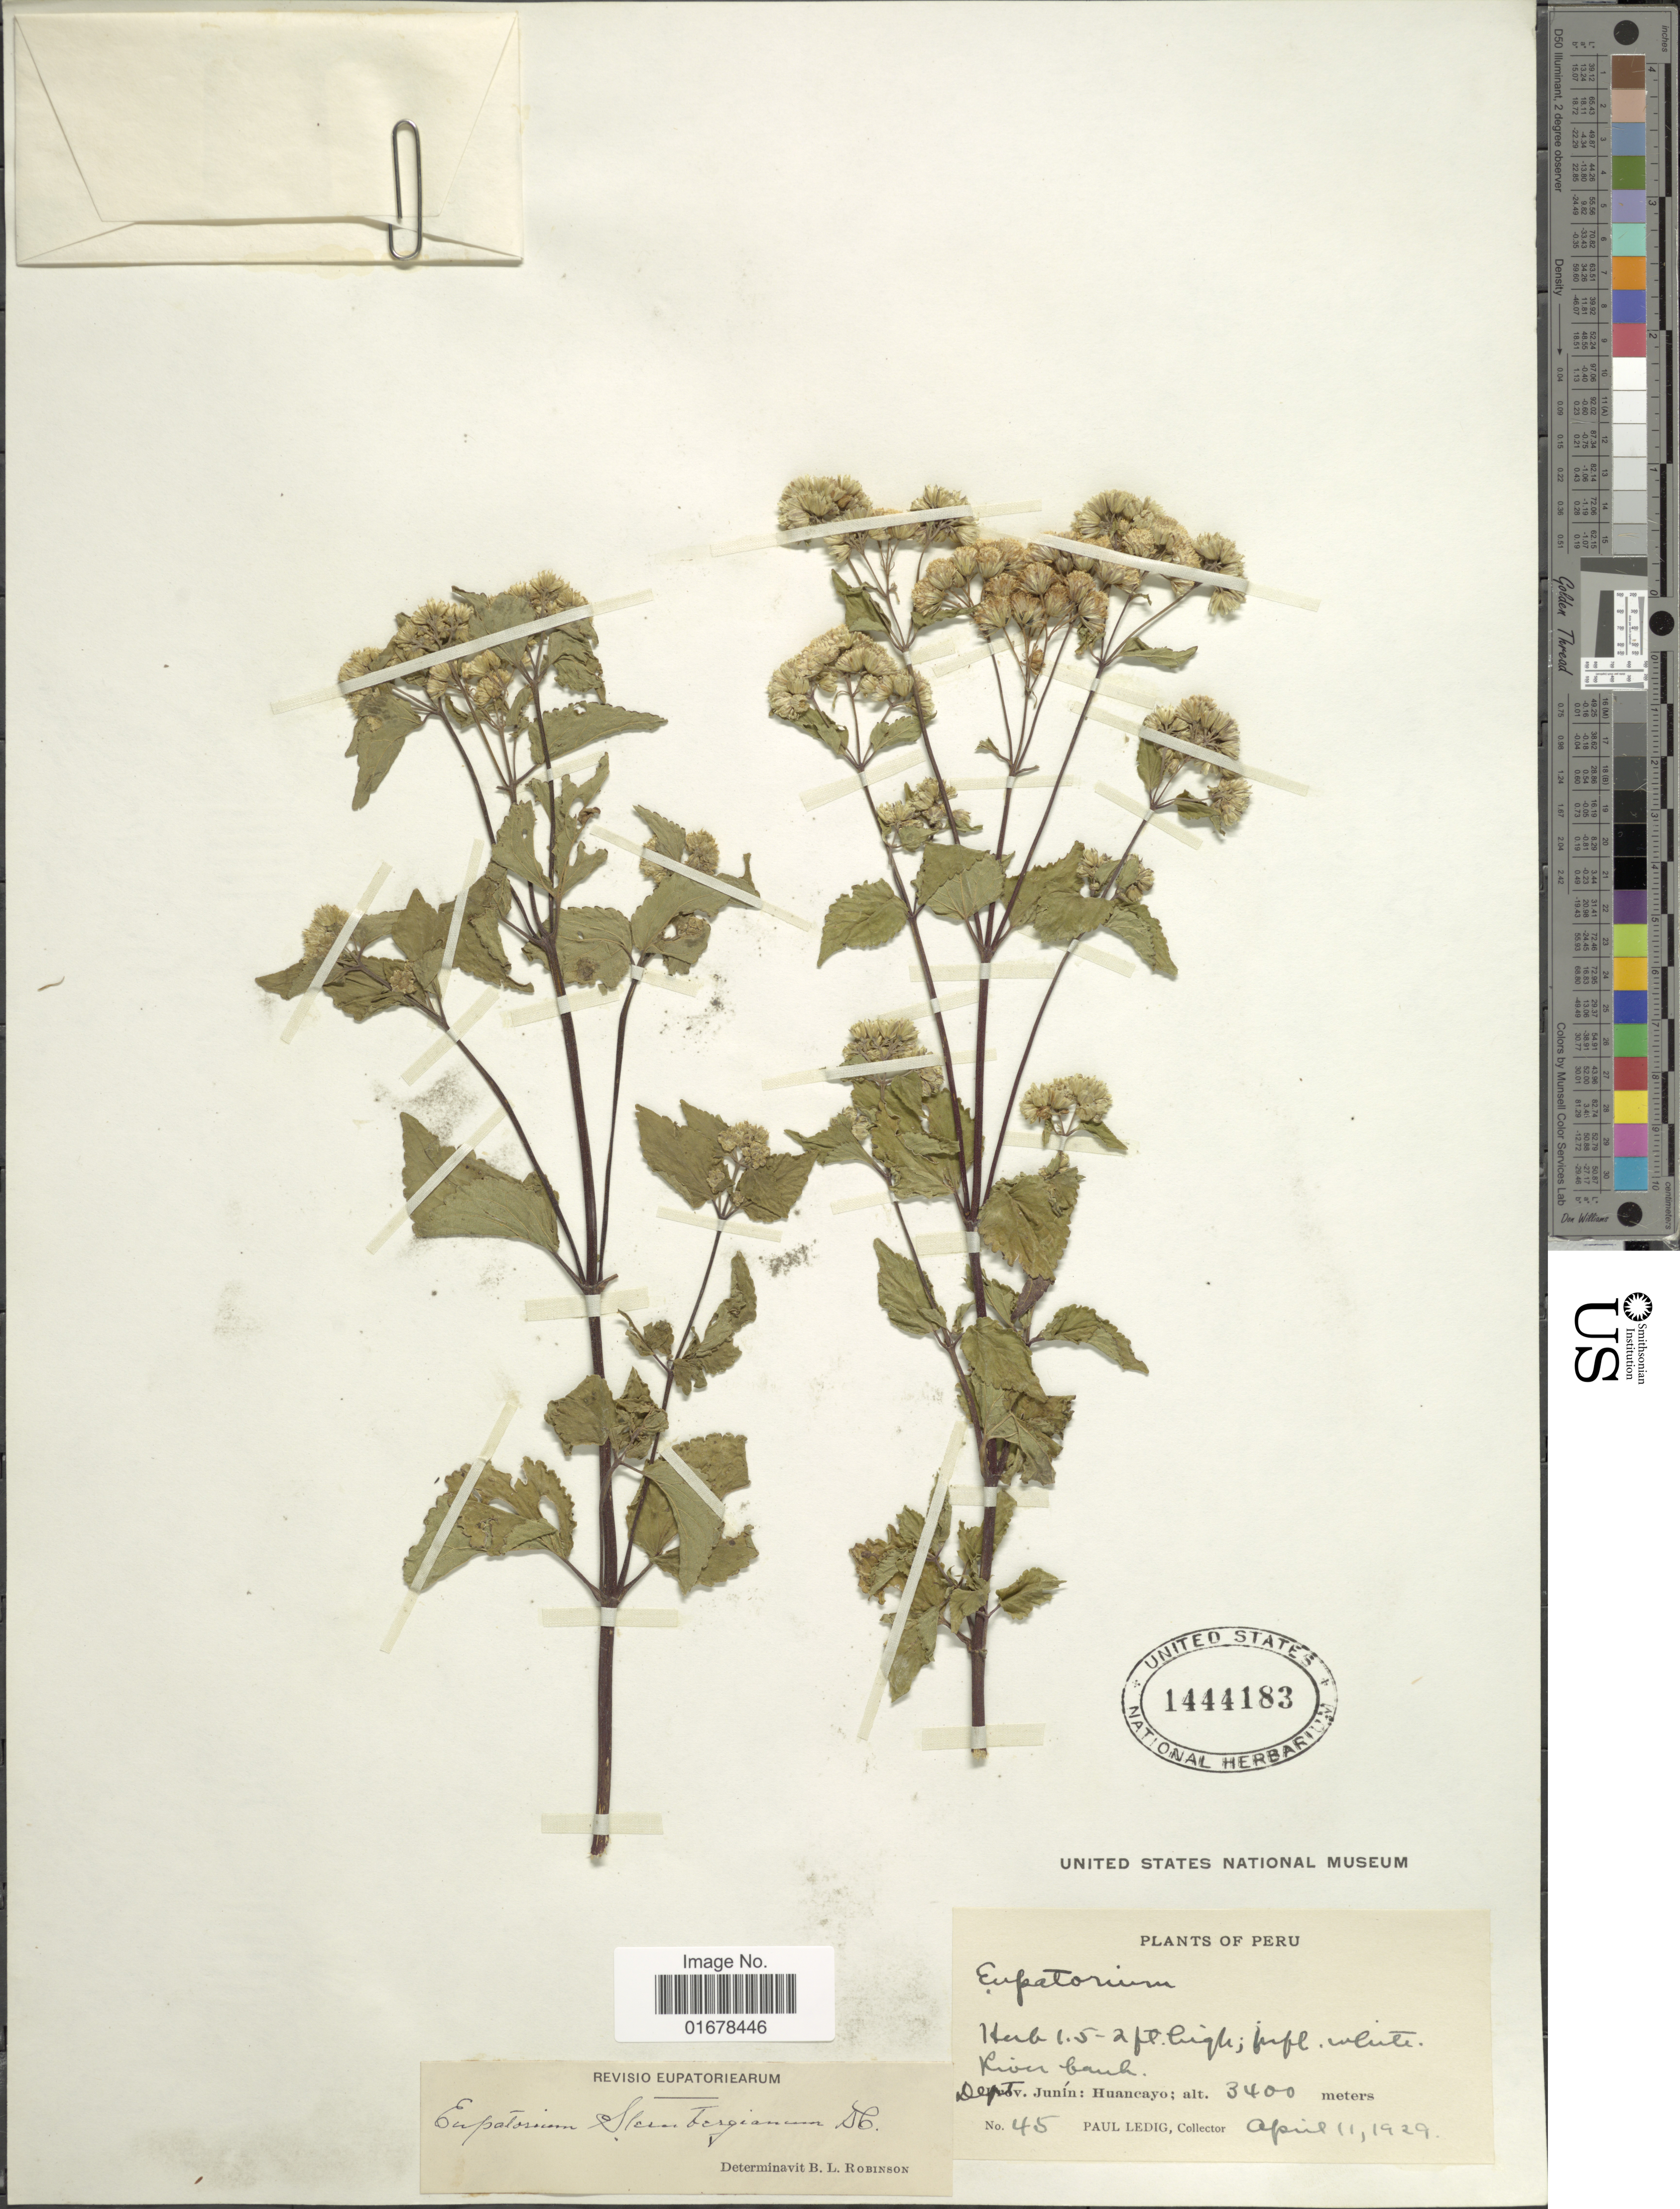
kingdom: Plantae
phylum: Tracheophyta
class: Magnoliopsida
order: Asterales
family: Asteraceae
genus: Ageratina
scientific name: Ageratina sternbergiana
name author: (DC.) R.M. King & H. Rob.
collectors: P. Ledig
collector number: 45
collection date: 1929-04-11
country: Peru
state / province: Junín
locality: Dept. Junin: Huancayo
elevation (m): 3400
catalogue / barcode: US 1444183